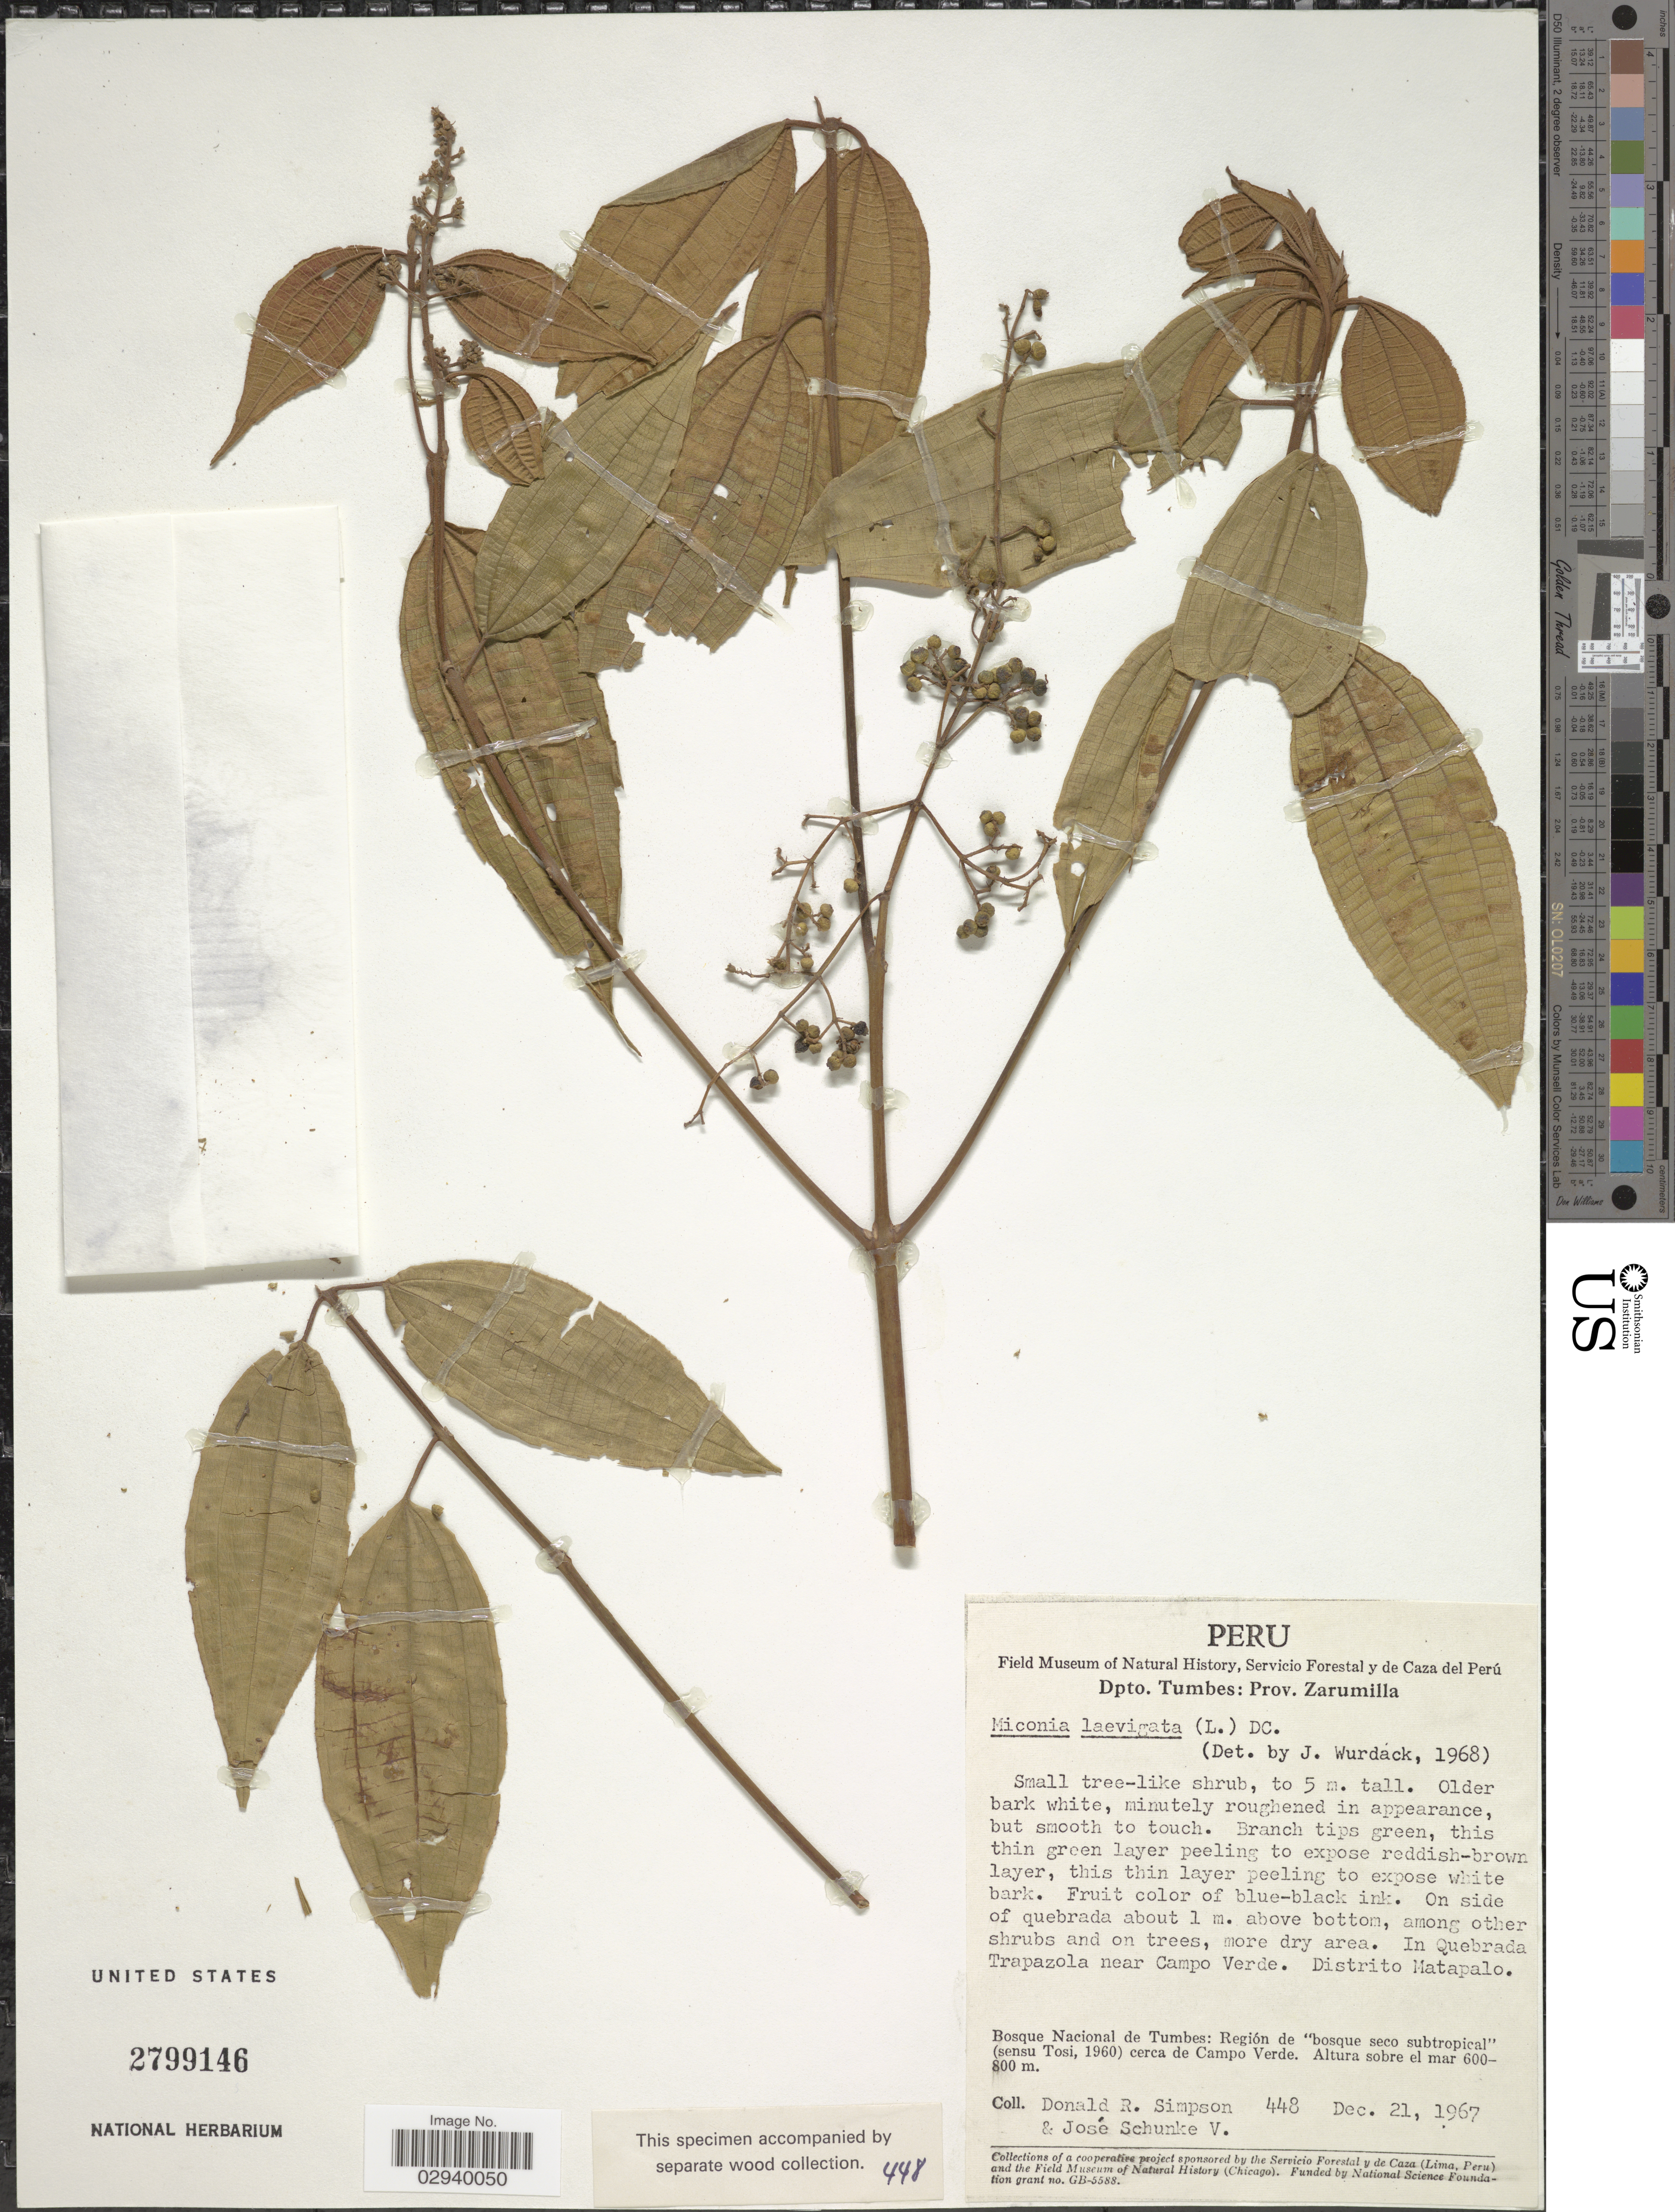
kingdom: Plantae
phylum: Tracheophyta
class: Magnoliopsida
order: Myrtales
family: Melastomataceae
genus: Miconia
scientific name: Miconia laevigata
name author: (L.) D. Don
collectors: D. R. Simpson & J. Schunke Vigo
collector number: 448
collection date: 1967-12-21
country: Peru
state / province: Tumbes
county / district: Zarumilla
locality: Dpto. Tumbes: Prov. Zarumilla. In Quebrada Trapazola near Campo Verde. Distrito Matapalo. Bosque Nacional de Tumbes: Región de "bosque seco subtropical" (sensu Tosi, 1960) cerca de Campo Verde.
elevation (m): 600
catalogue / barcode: US 2799146